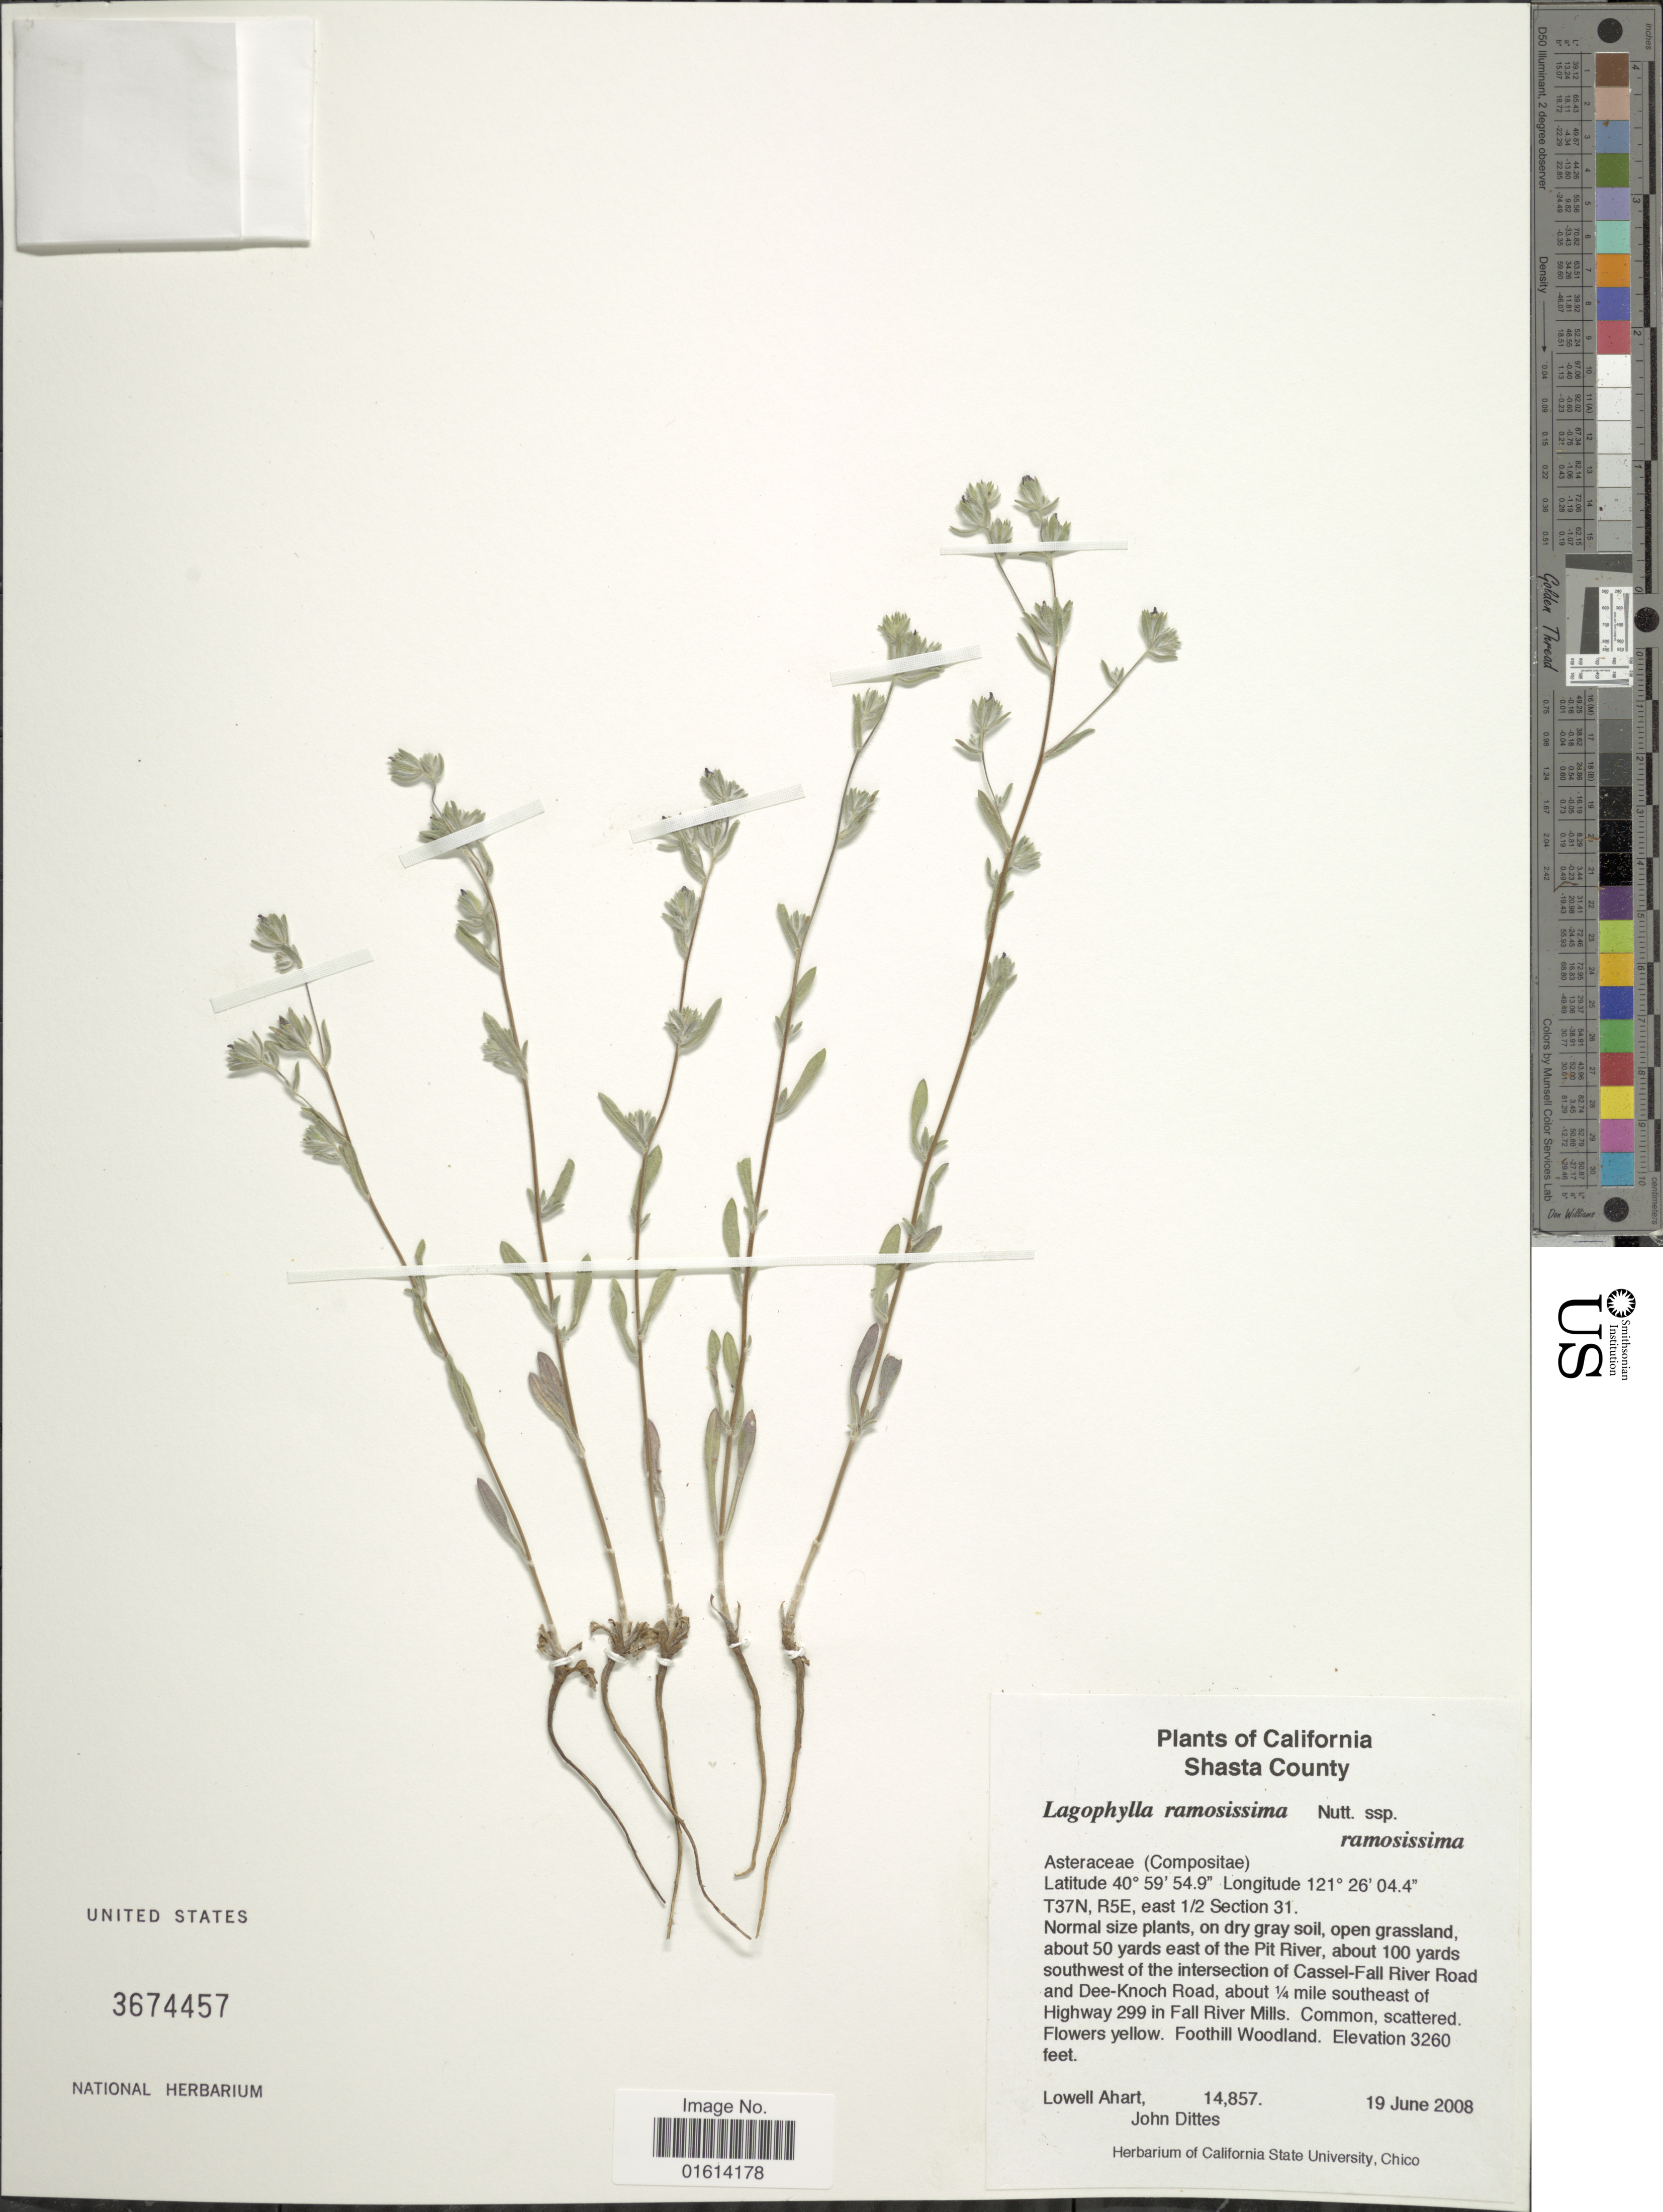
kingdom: Plantae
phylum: Tracheophyta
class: Magnoliopsida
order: Asterales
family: Asteraceae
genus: Lagophylla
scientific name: Lagophylla ramosissima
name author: Nutt.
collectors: L. Ahart & J. Dittes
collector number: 14857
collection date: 2008-06-19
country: United States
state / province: California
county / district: Shasta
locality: Shasta County, T37N, R5E, east1/2 Section 31, about 50 yeards east of the Pit River, about 100 yards southwest of the intersection of Cassel-Fall River Road and Dee-Knoch Road, about 1/4 mile southeast of Highway 299 in Fall River Mills, Foothill Woodland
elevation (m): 994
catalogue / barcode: US 3674457